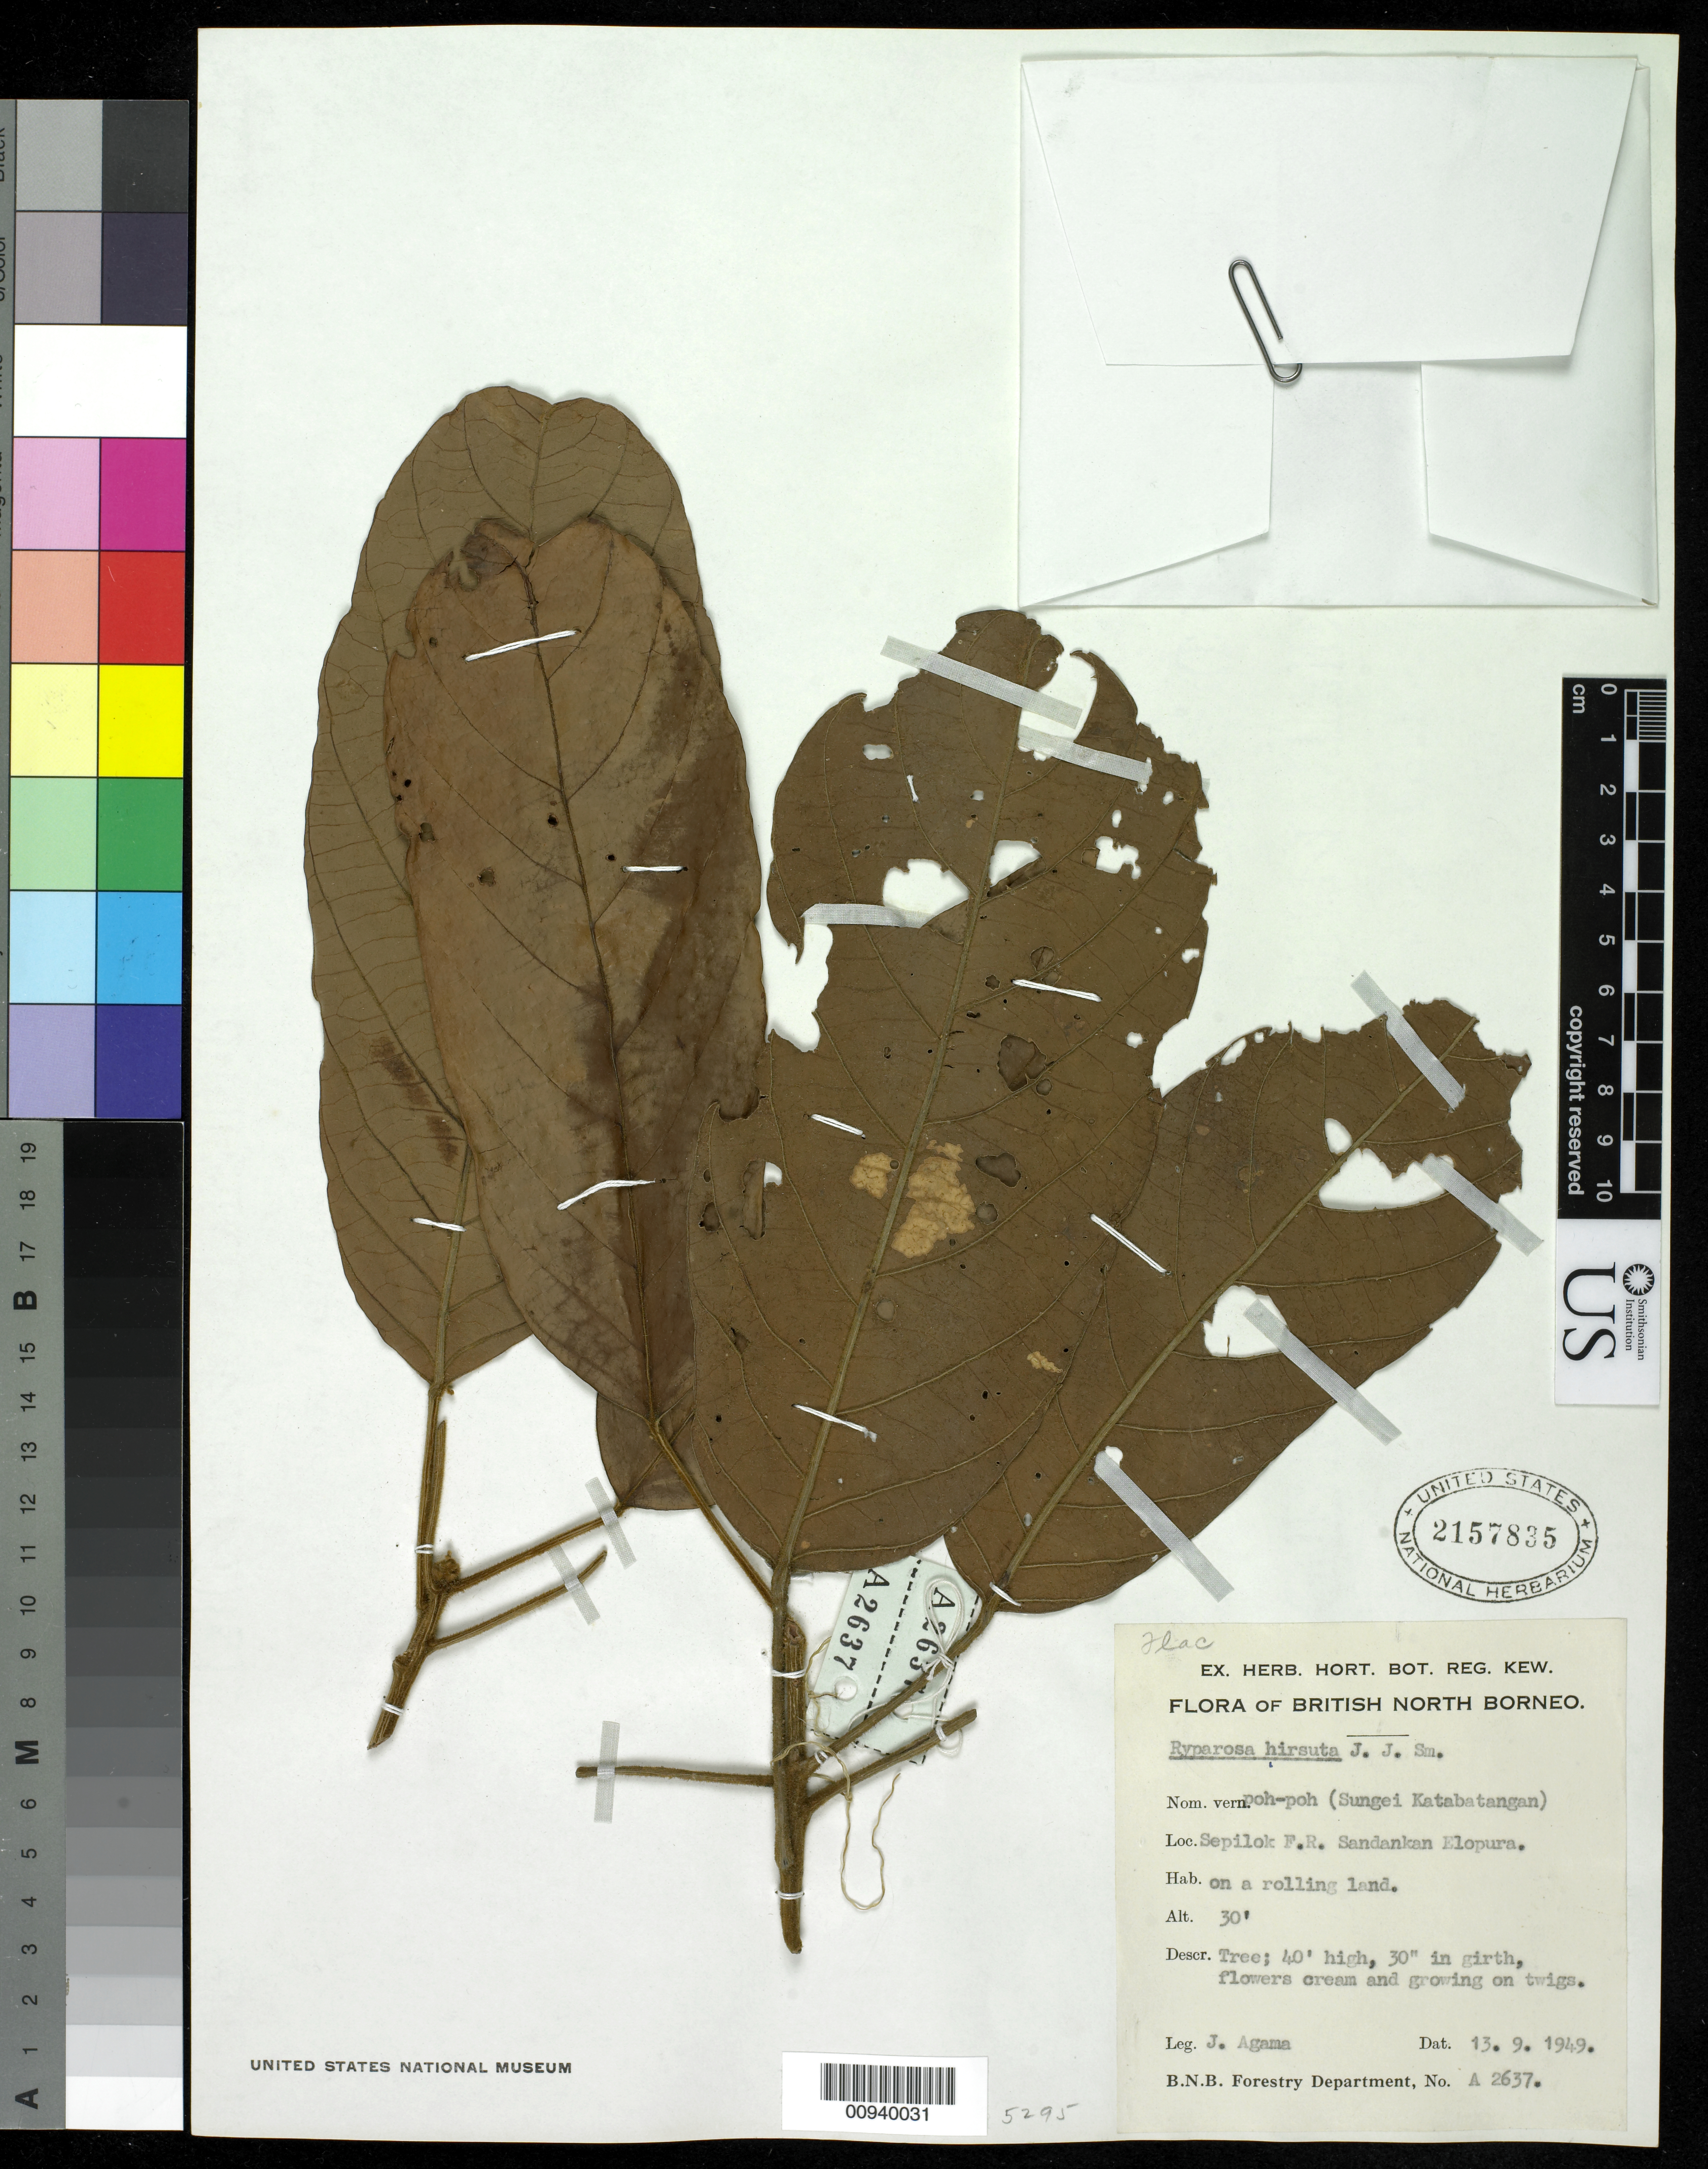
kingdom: Plantae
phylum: Tracheophyta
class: Magnoliopsida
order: Malpighiales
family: Achariaceae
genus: Ryparosa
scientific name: Ryparosa hirsuta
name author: J.J. Sm.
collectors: J. Agama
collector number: A 2637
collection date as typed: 13 Sep 1949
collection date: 1949-09-13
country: Malaysia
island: Borneo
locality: Sepilok, F.R. Sandankan Elopura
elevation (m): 9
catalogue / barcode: US 2157835